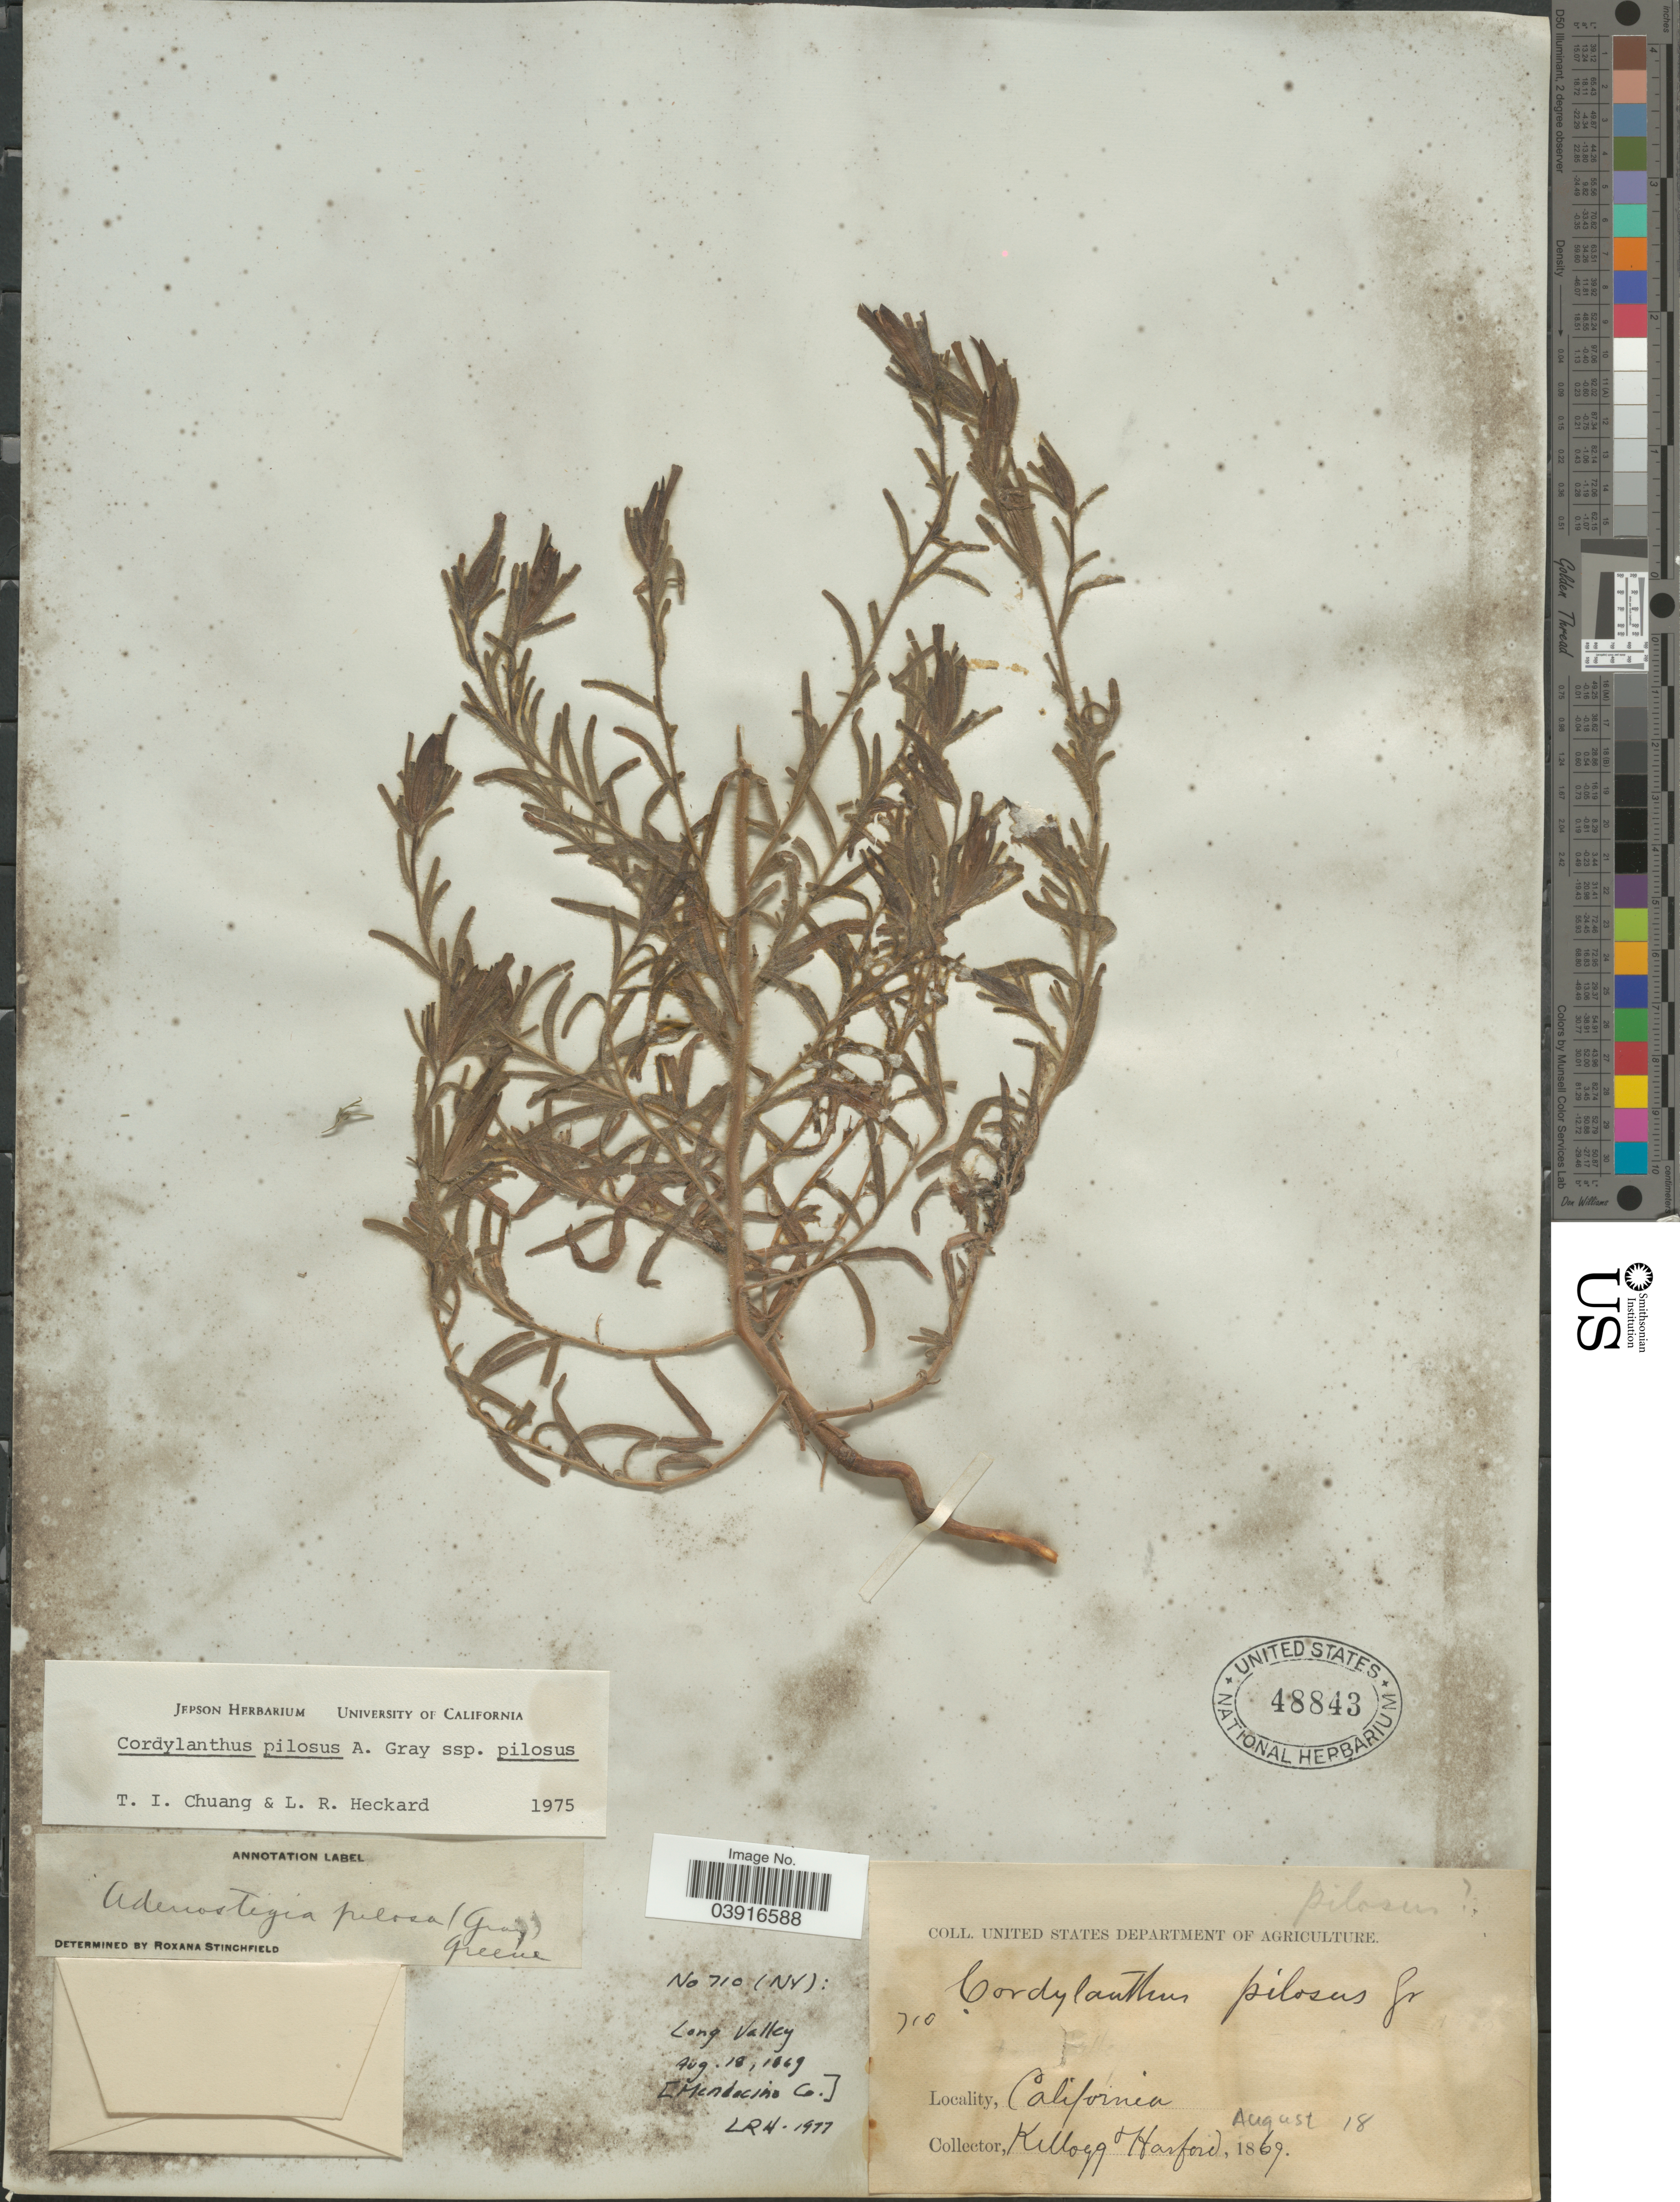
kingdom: Plantae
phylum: Tracheophyta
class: Magnoliopsida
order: Lamiales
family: Orobanchaceae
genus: Cordylanthus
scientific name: Cordylanthus pilosus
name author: A. Gray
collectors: -- Kellogg & Harford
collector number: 710 (NY)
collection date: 1869-08-18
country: United States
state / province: California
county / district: Mendocino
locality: Long Valley [Mendocino Co.].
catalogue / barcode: US 48843